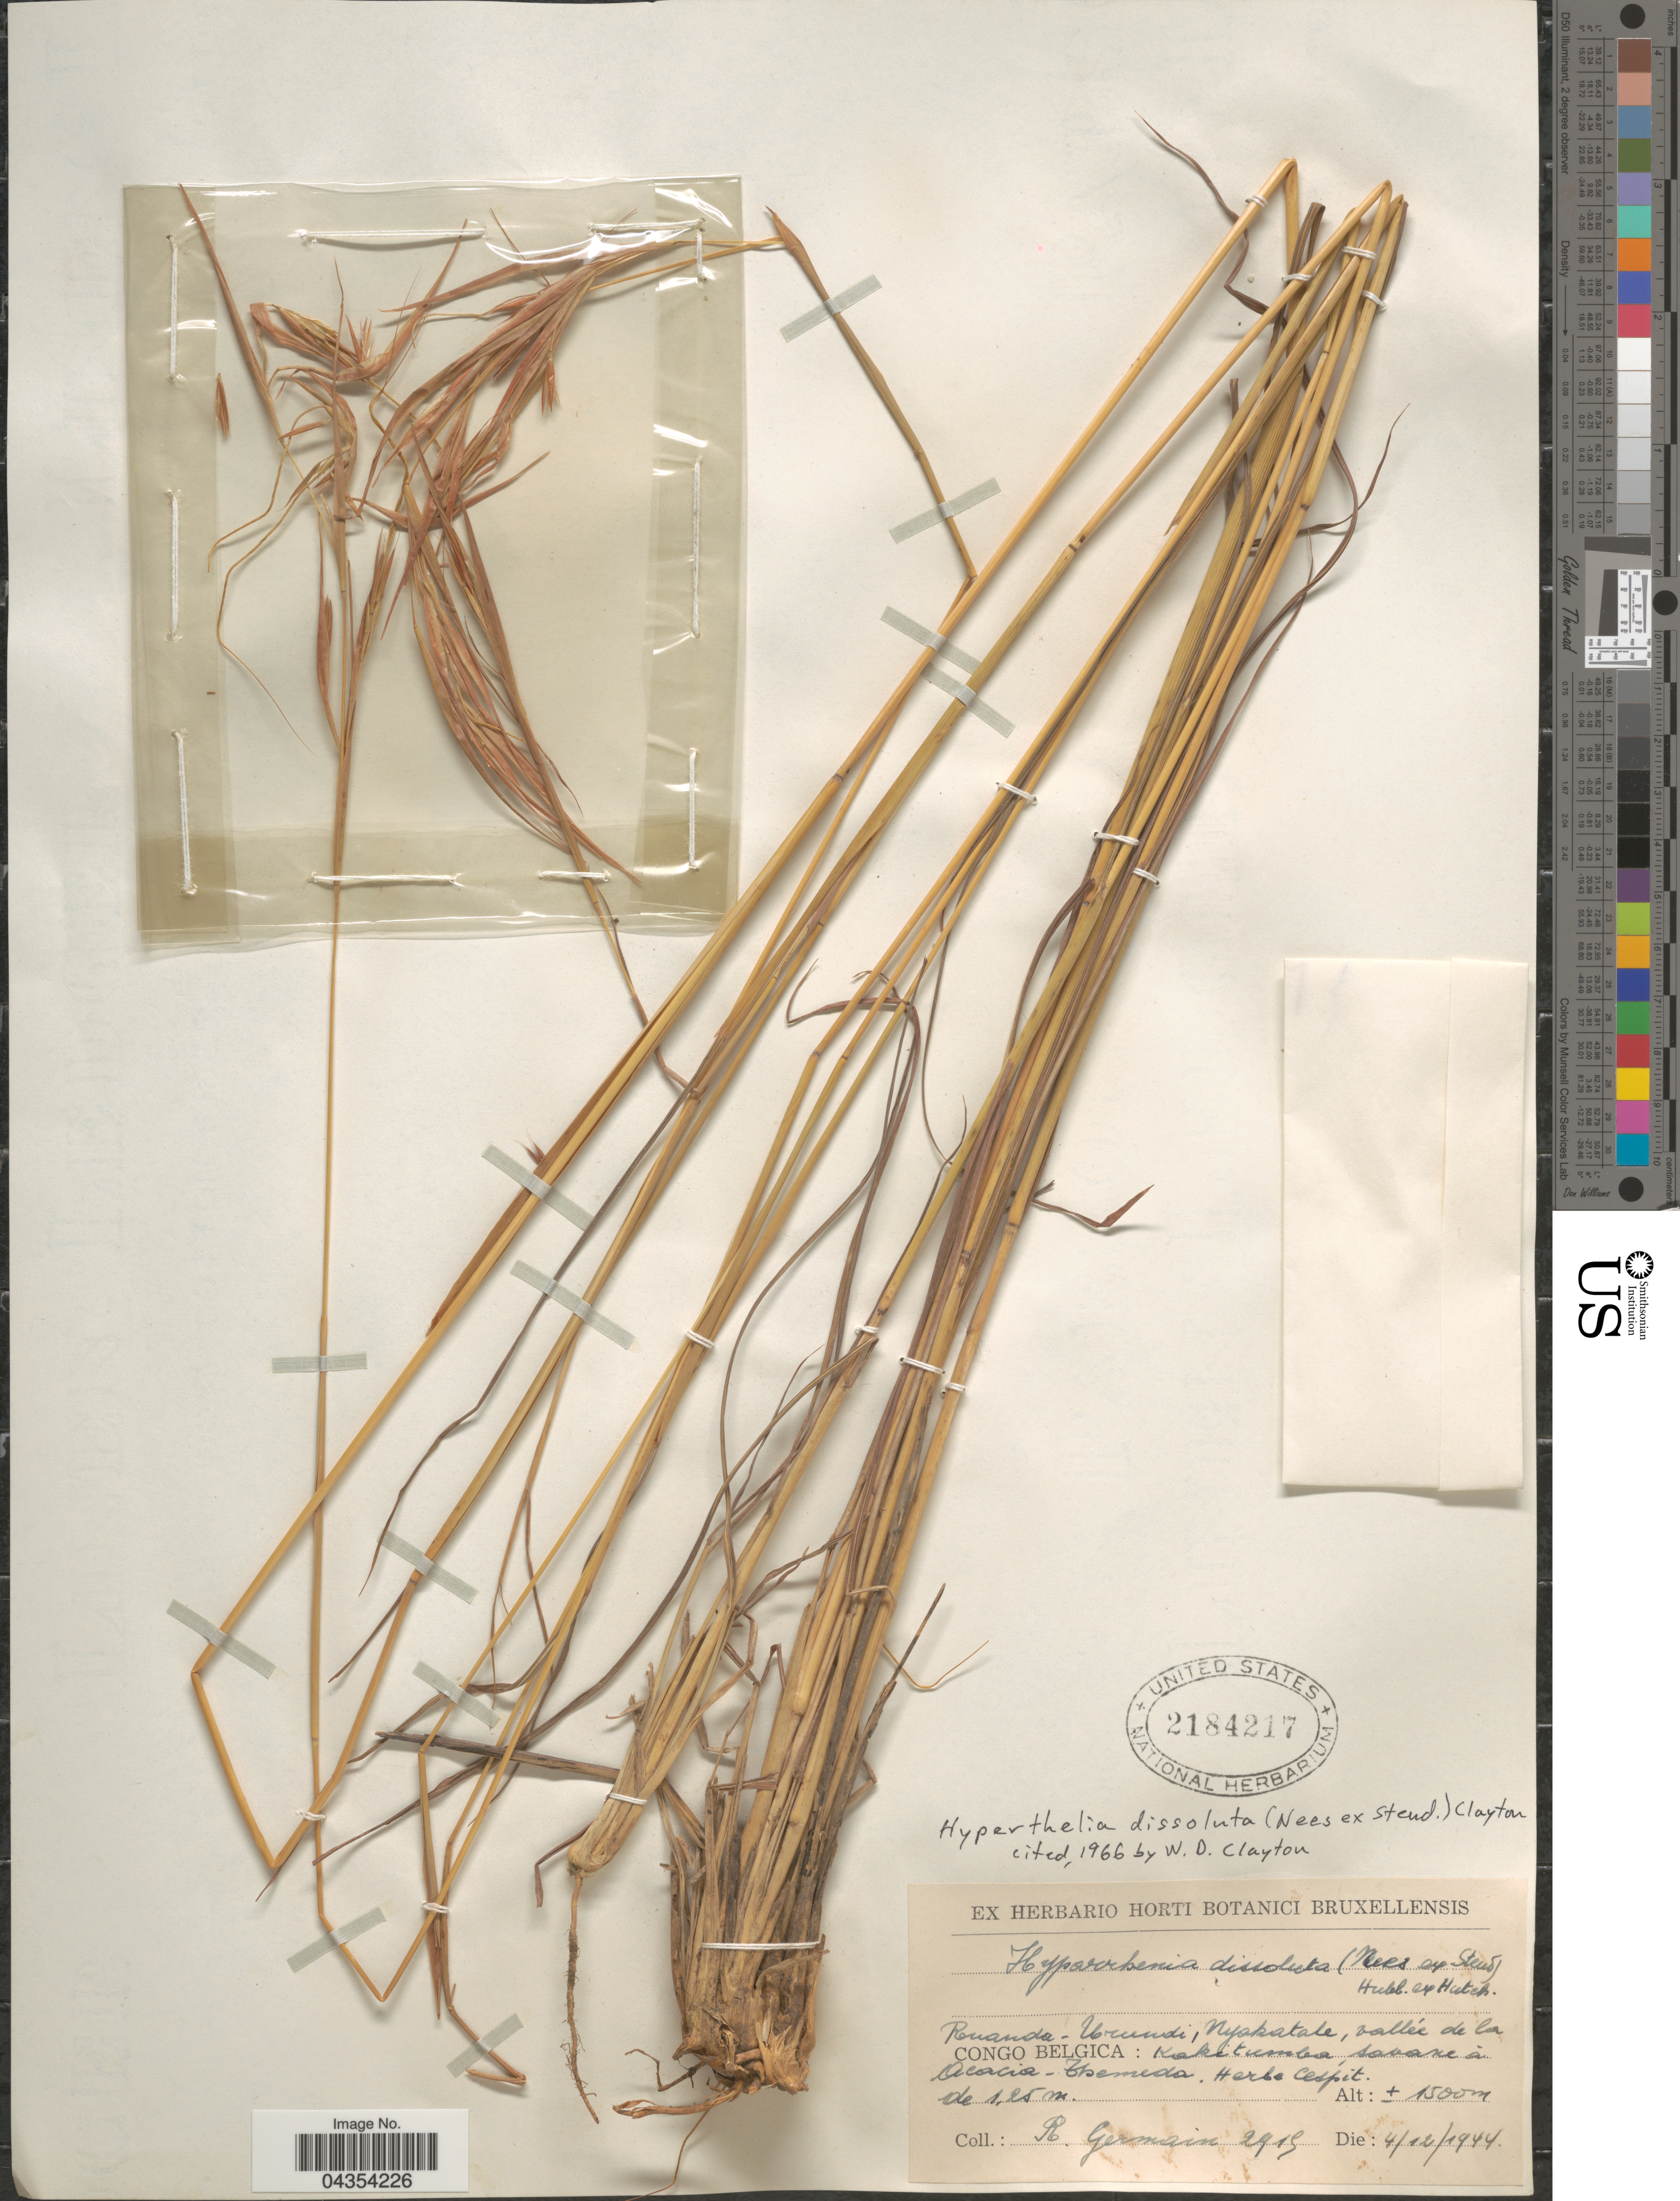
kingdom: Plantae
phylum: Tracheophyta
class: Liliopsida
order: Poales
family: Poaceae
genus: Hyperthelia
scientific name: Hyperthelia dissoluta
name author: (Nees ex Steud.) Clayton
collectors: R. Germain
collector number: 2915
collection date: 1944-12-04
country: Congo, Democratic Republic of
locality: Ruanda-Urundi, Nyakatale, vallée de la Congo Belgica: Kakitumba, savane à Acacia-Themeda.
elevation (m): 1500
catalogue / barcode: US 2184217